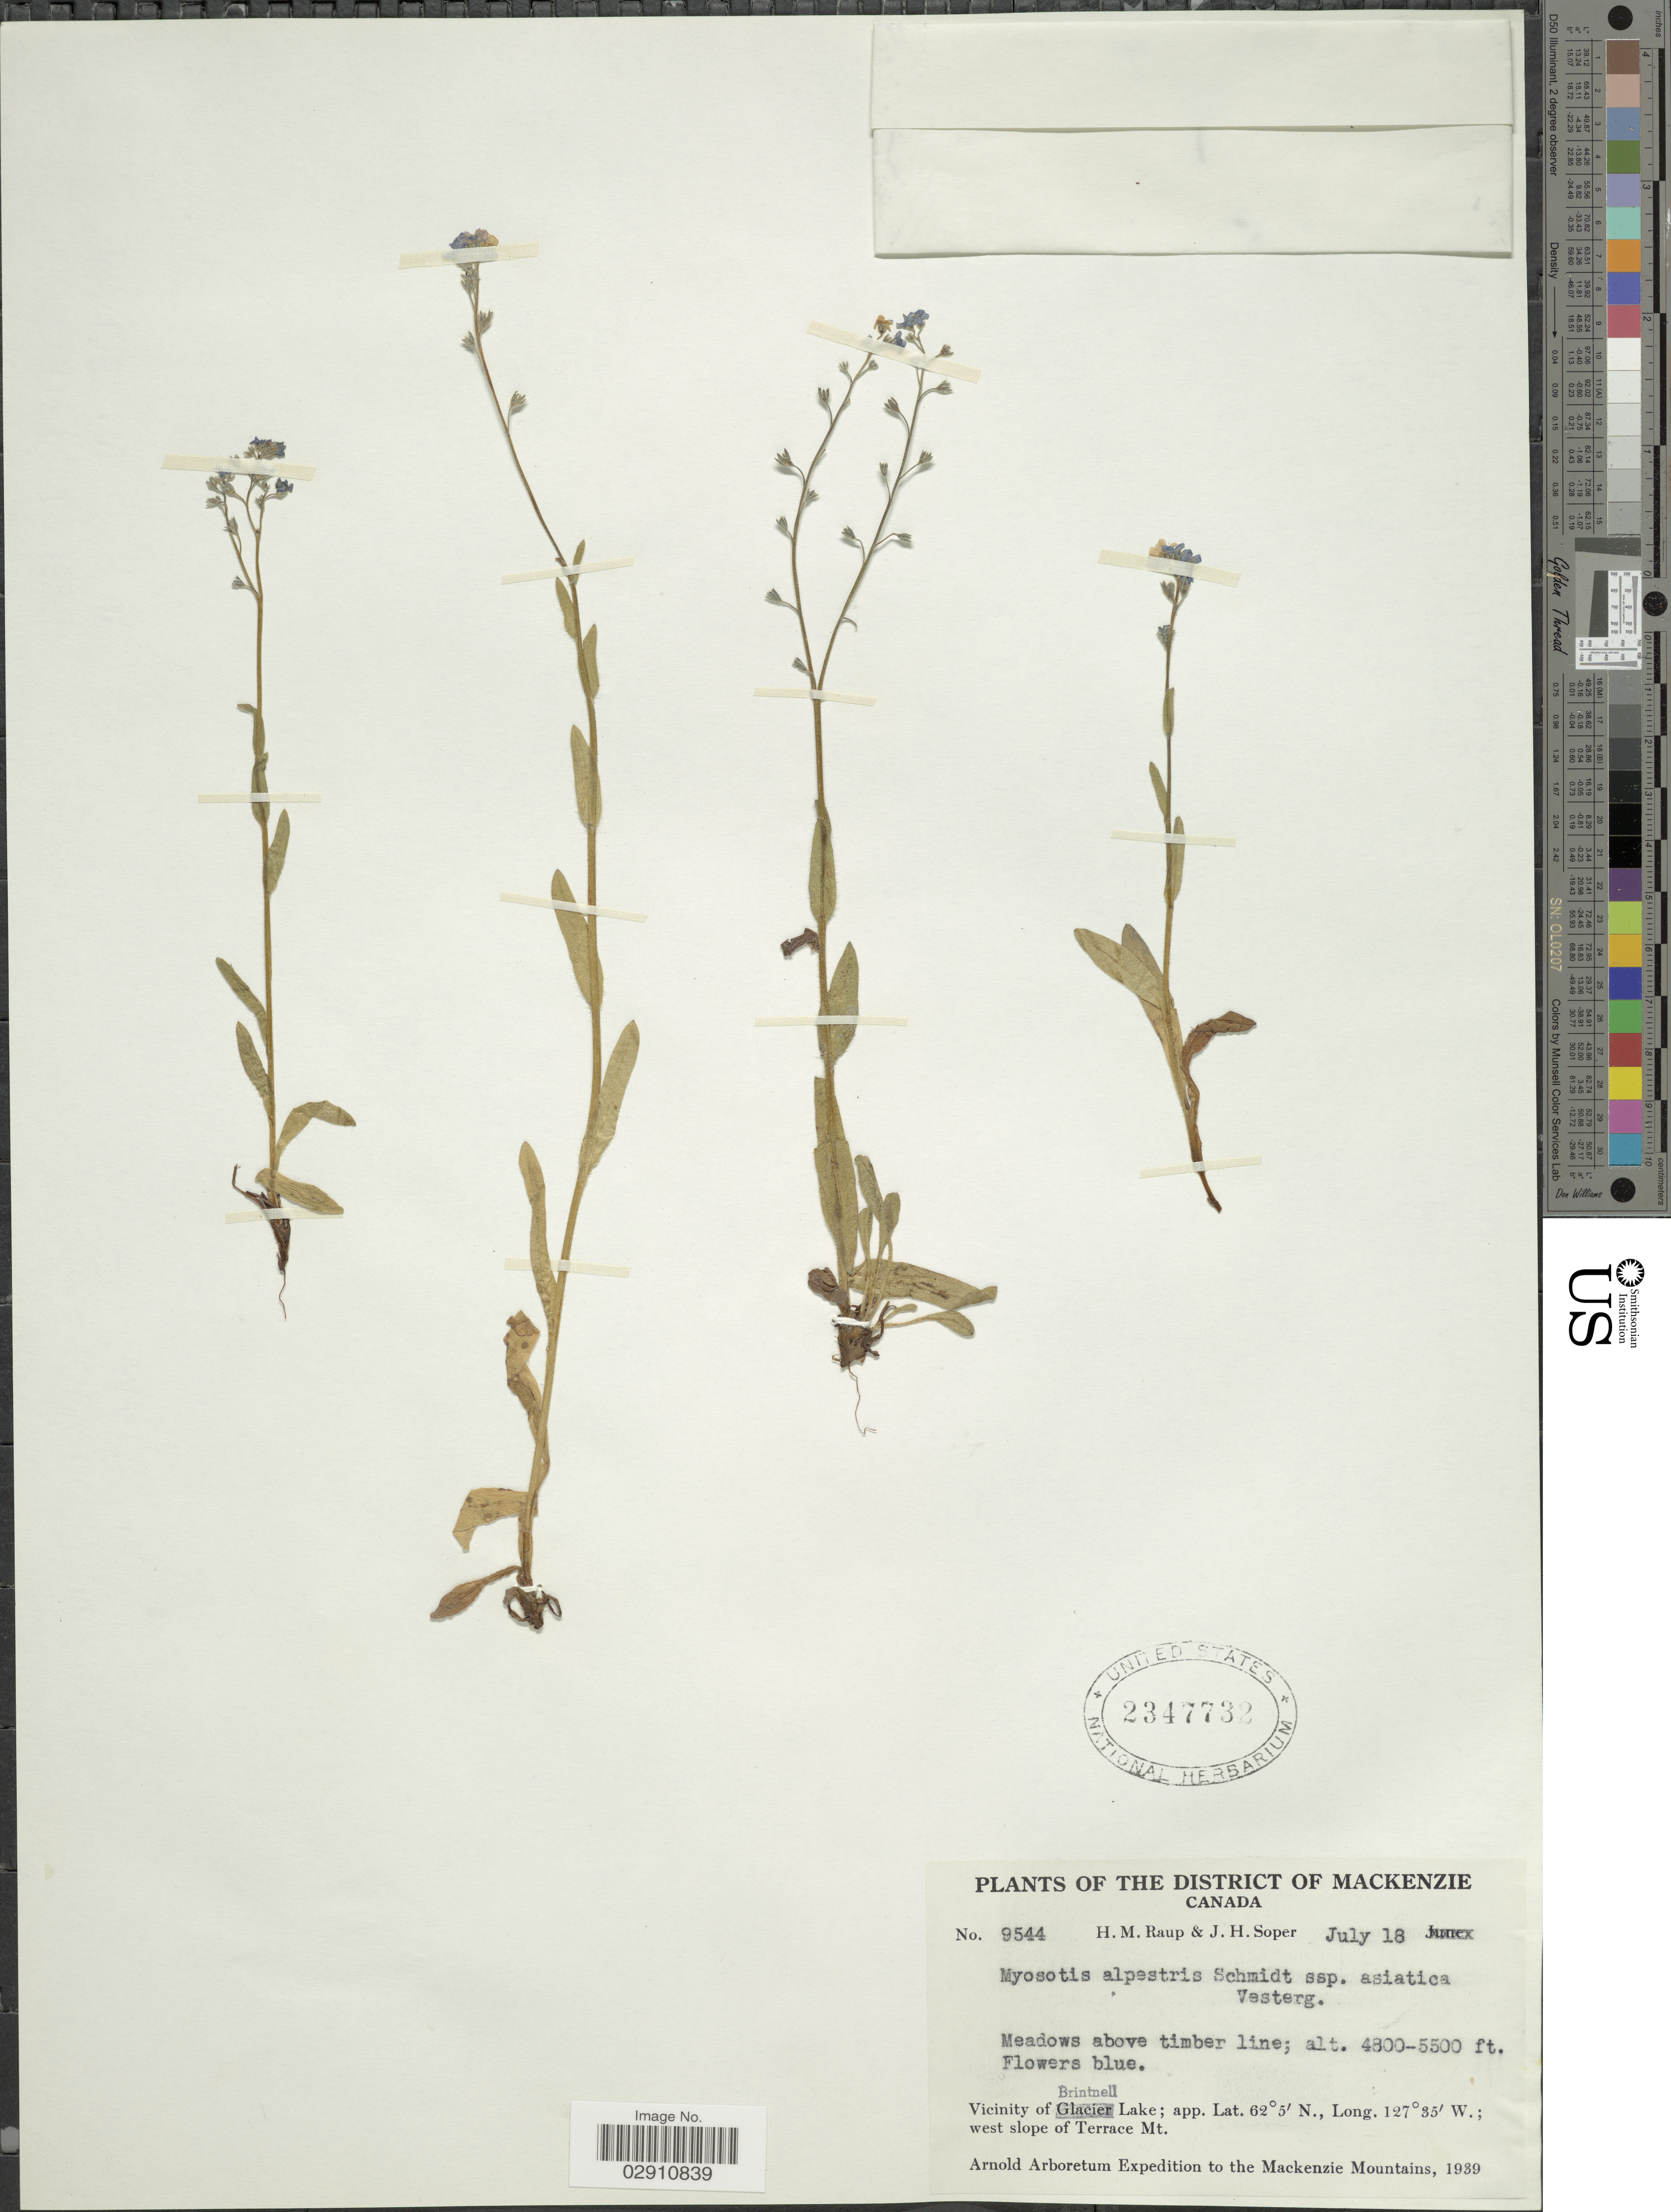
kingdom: Plantae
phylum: Tracheophyta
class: Magnoliopsida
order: Boraginales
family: Boraginaceae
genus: Myosotis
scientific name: Myosotis alpestris subsp. asiatica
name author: Vestergr.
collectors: H. Raup & J. H. Soper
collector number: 9544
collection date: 1939-07-18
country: Canada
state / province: Alberta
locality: District of Mackenzie. Vicinity of Brintnell Lake; west slope of Terrace Mt. Mackenzie Mountains.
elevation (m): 1463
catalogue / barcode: US 2347732